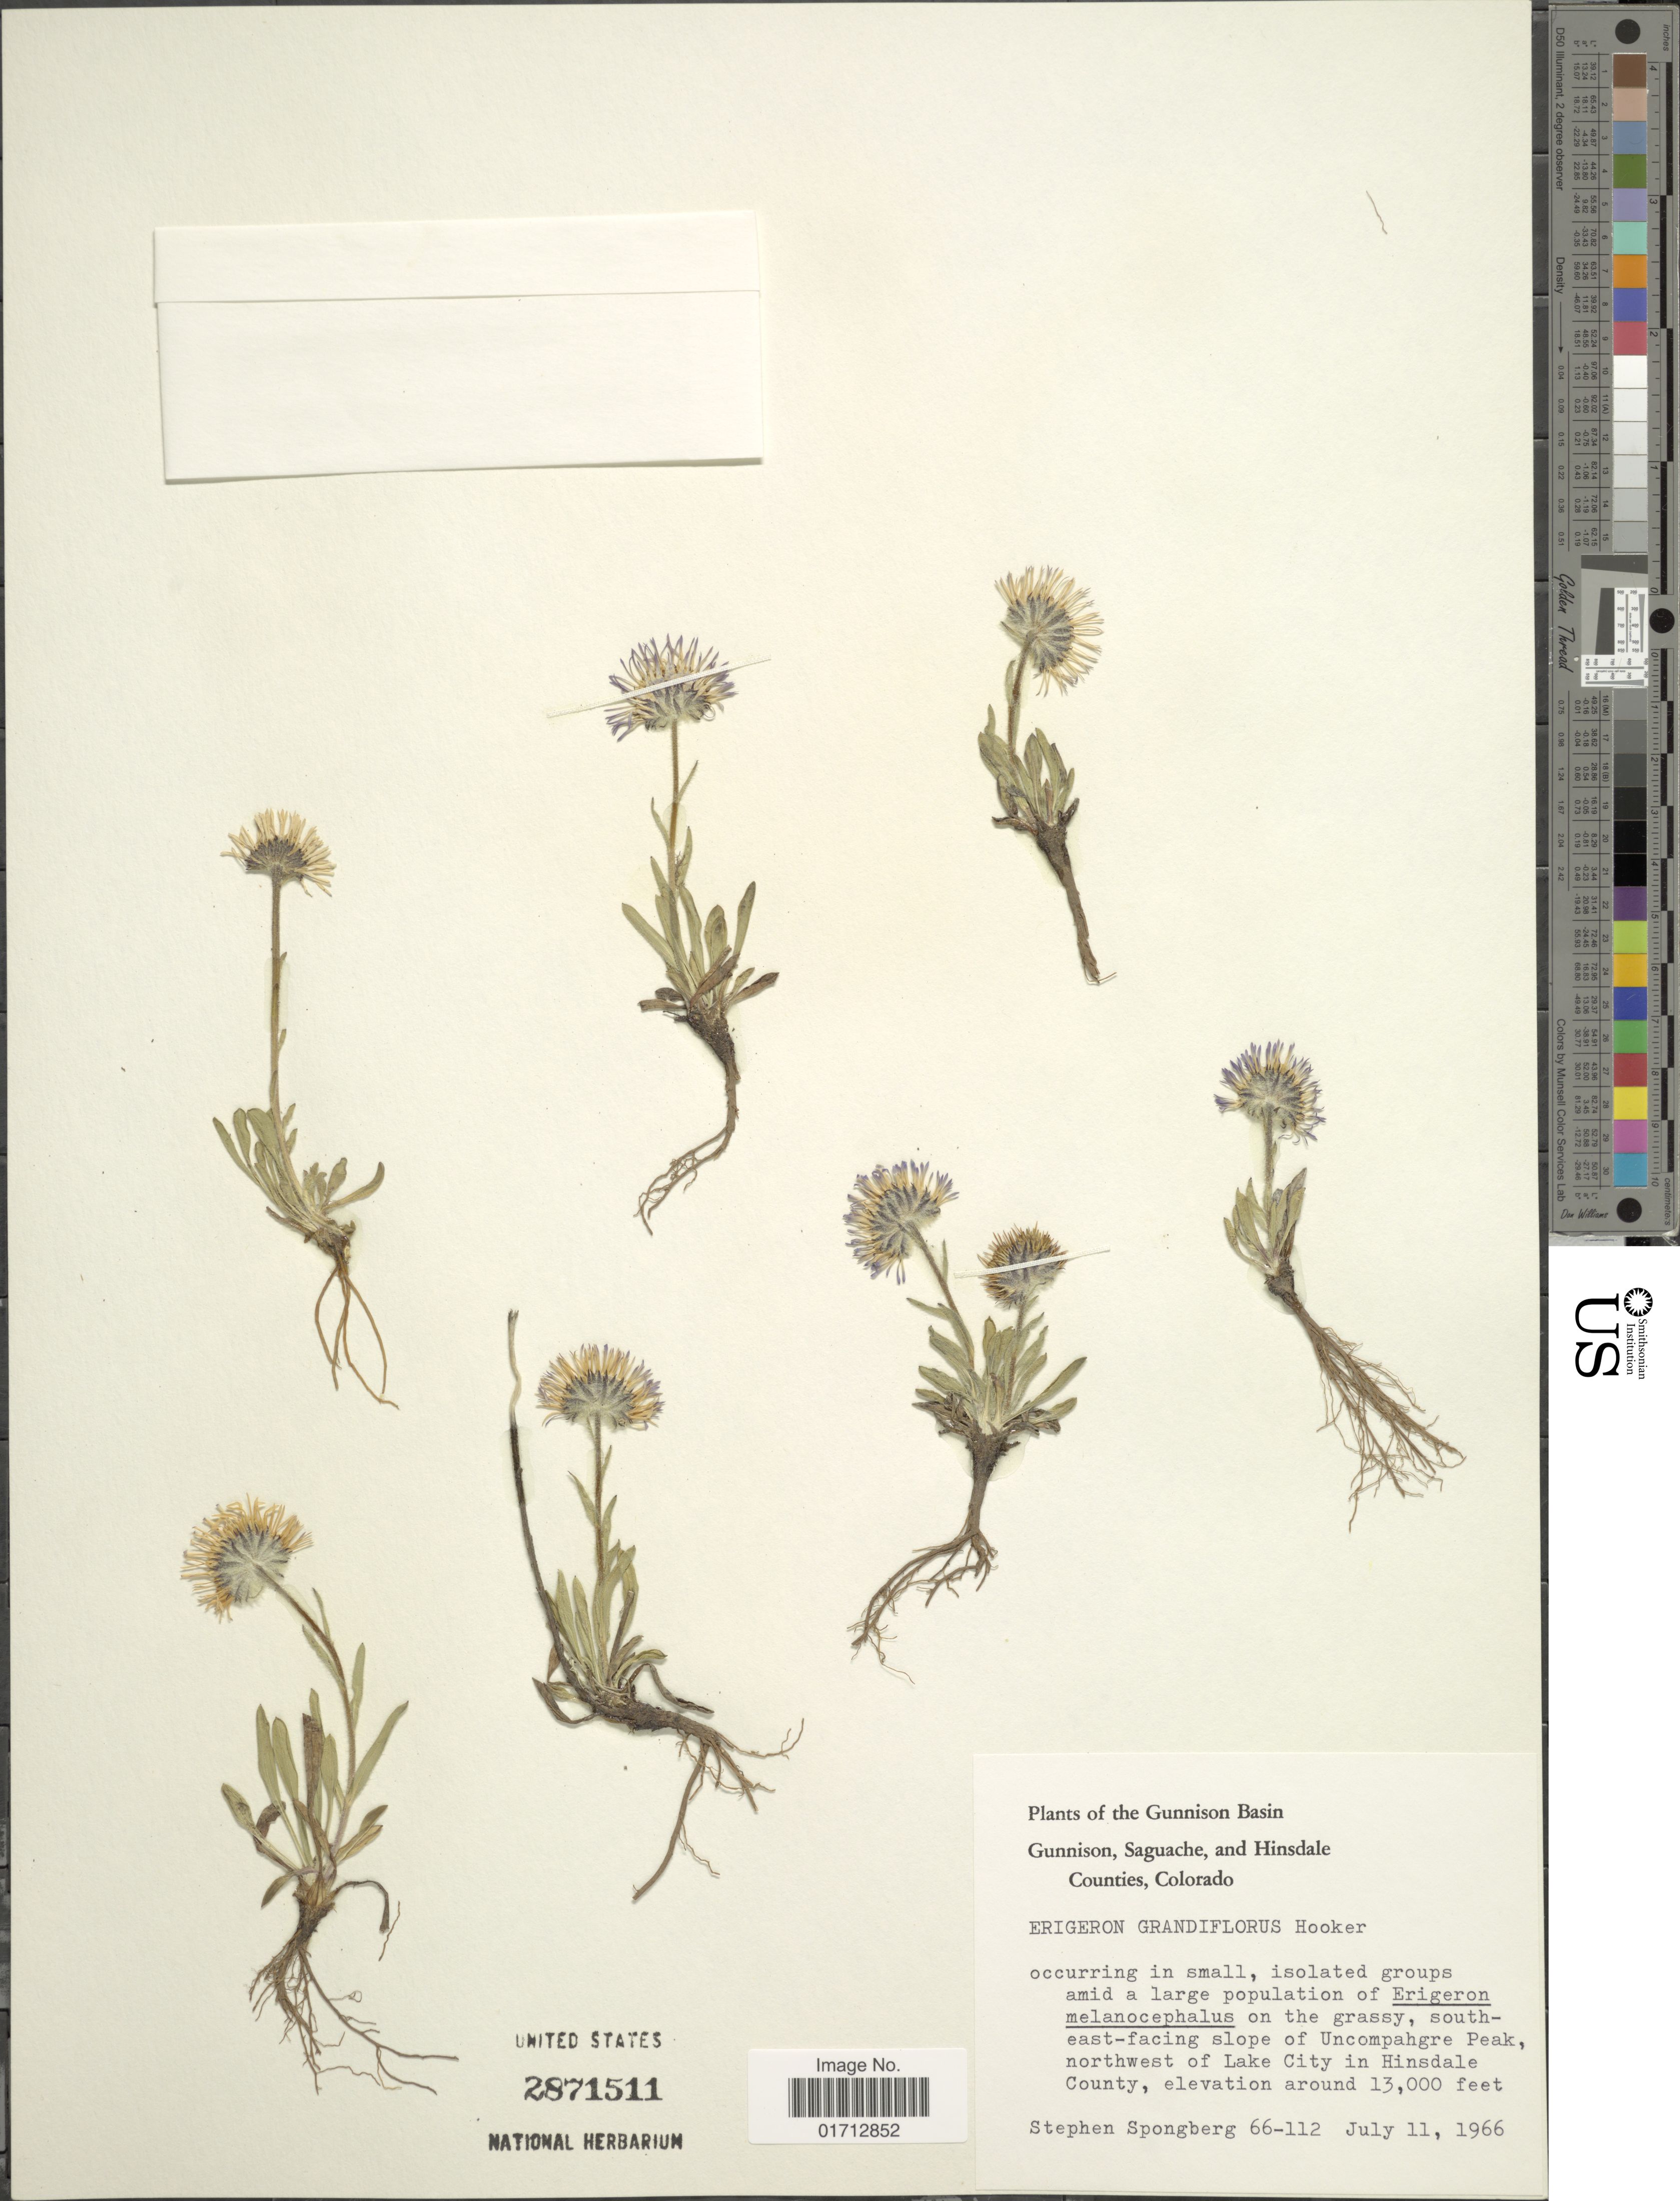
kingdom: Plantae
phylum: Tracheophyta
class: Magnoliopsida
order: Asterales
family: Asteraceae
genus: Erigeron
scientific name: Erigeron grandiflorus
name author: Hook.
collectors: S. A.Spongberg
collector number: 66-112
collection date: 1966-07-11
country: United States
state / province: Colorado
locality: The Gunnison Basin, Gunnison, Saguache, and Hinsdale Counties, southeast facing slope of Ucompaghre Peak, northwest of Lake City in Hinsdale County.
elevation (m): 3962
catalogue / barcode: US 2871511